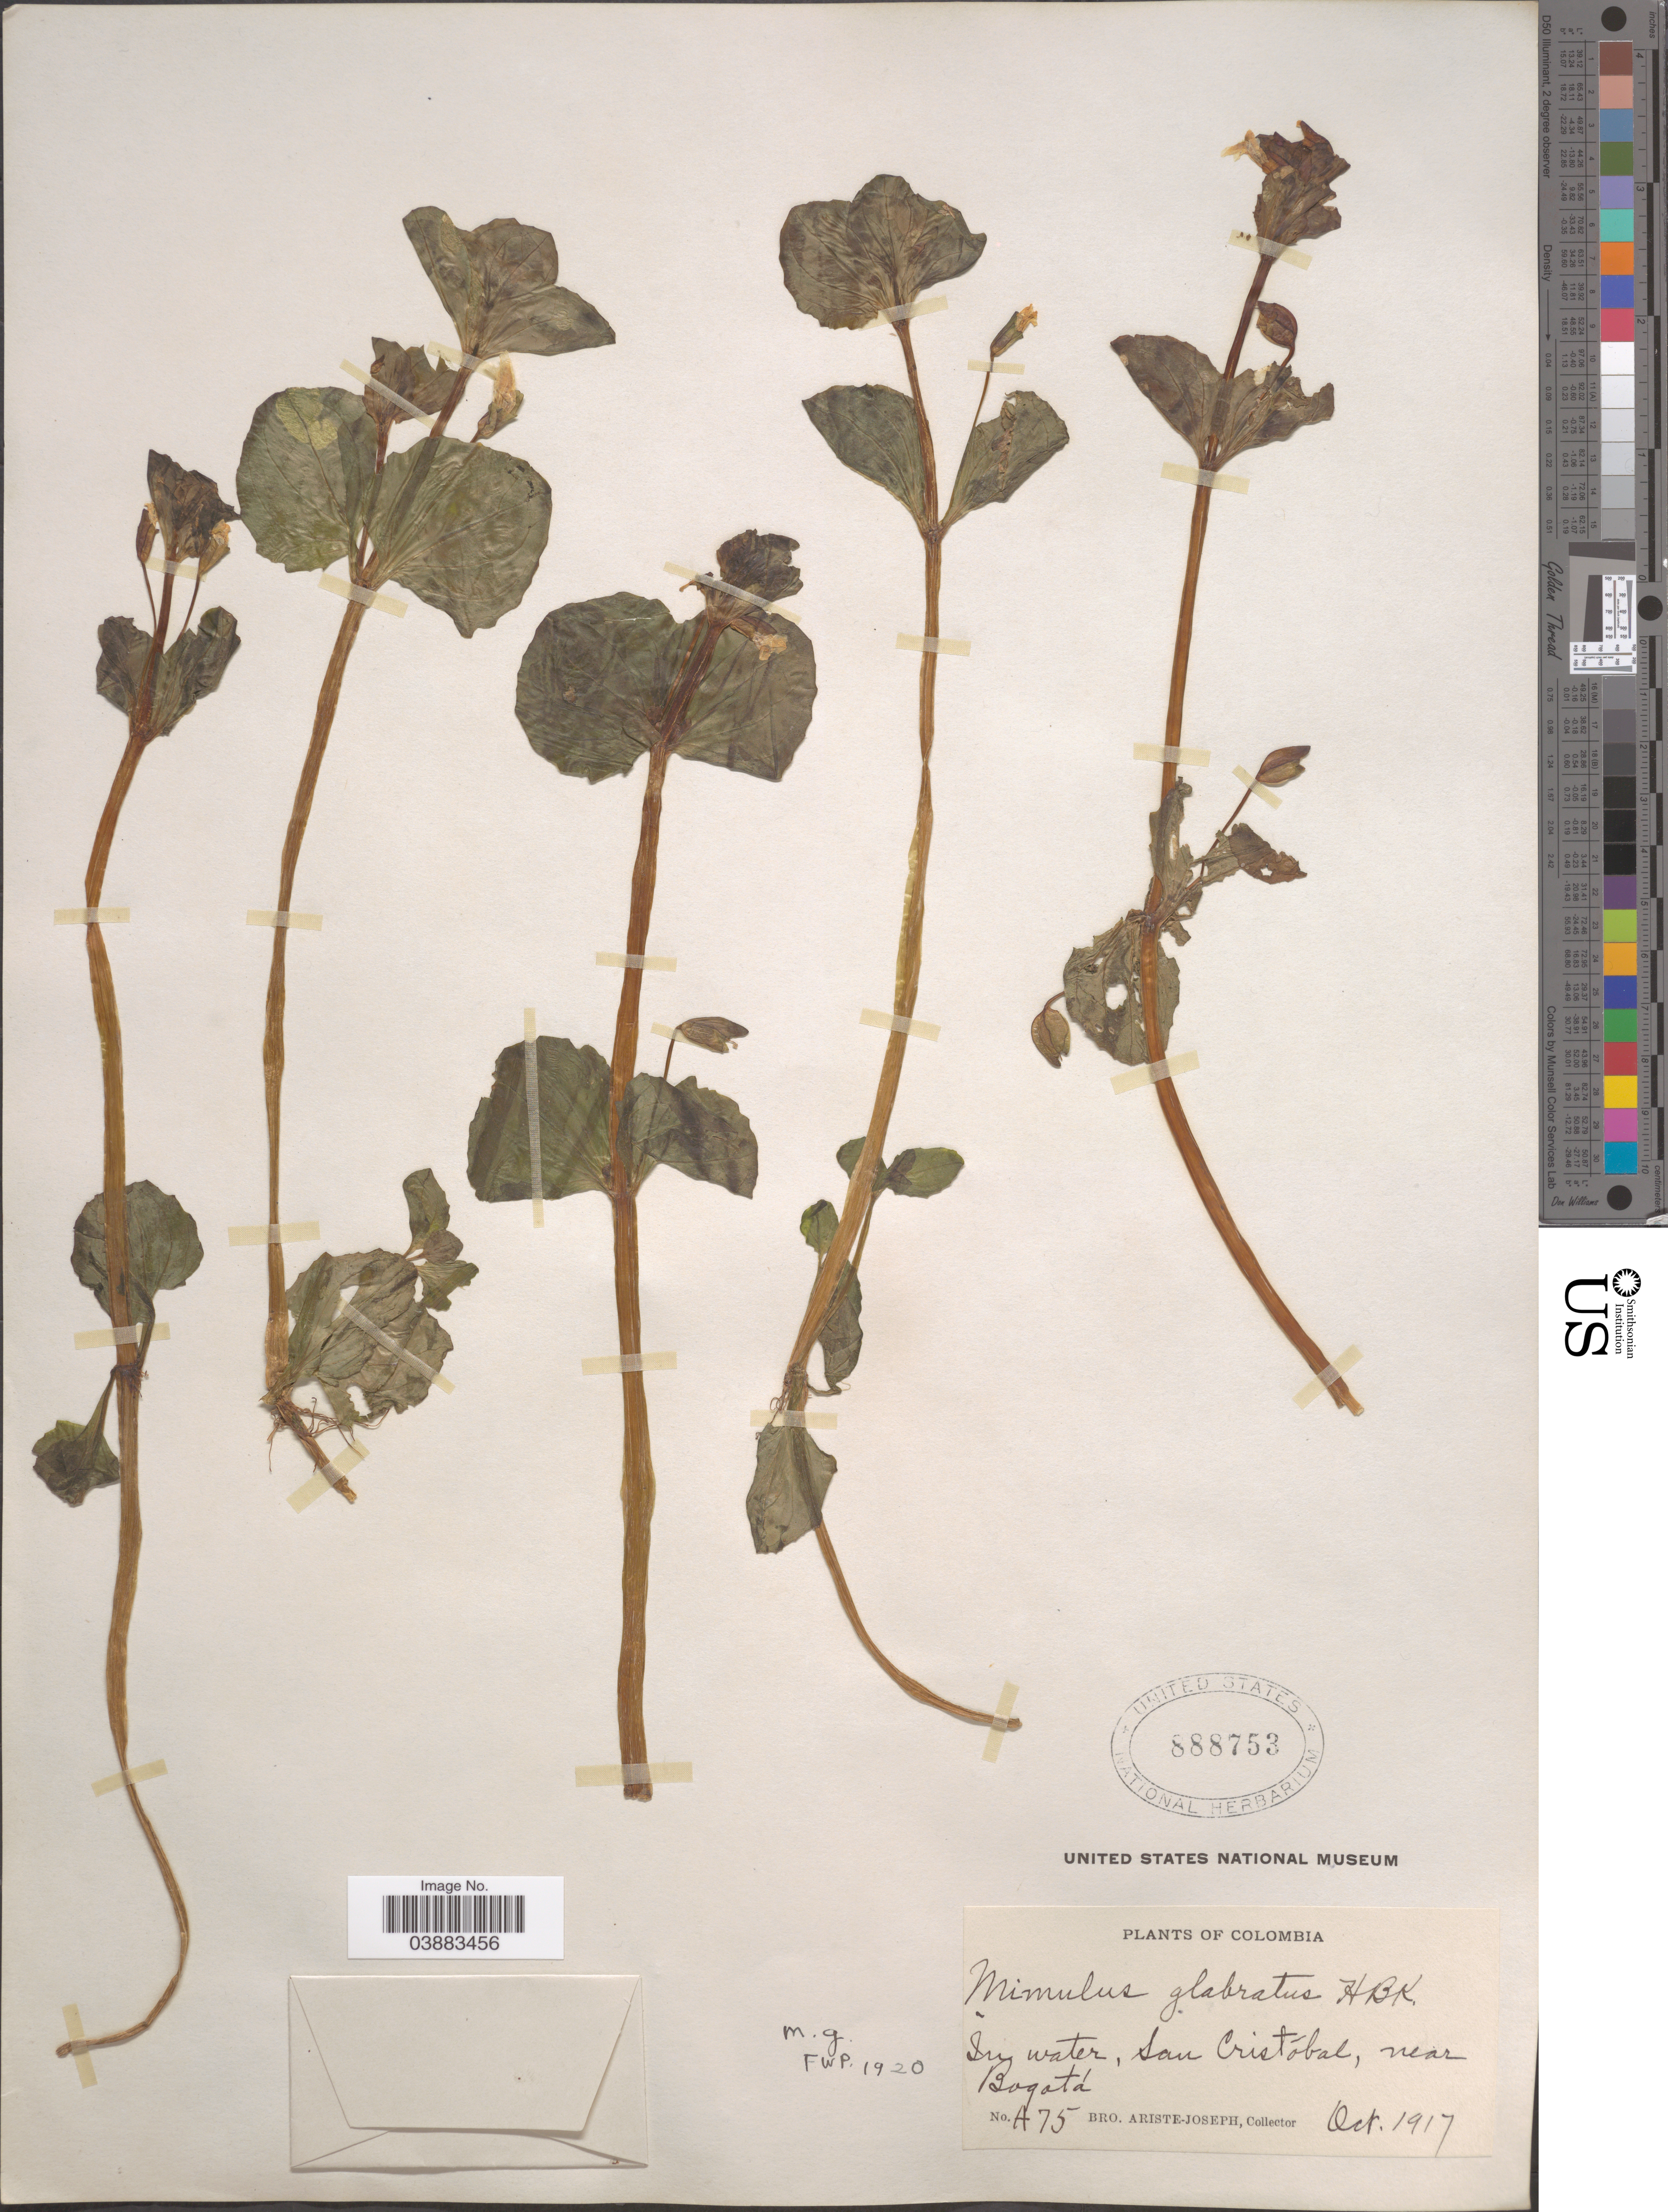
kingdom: Plantae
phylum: Tracheophyta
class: Magnoliopsida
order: Lamiales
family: Phrymaceae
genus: Mimulus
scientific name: Mimulus glabratus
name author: Kunth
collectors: Bro. Ariste-Joseph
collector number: A75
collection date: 1917-10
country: Colombia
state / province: Bogota D.C.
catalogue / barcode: US 888753